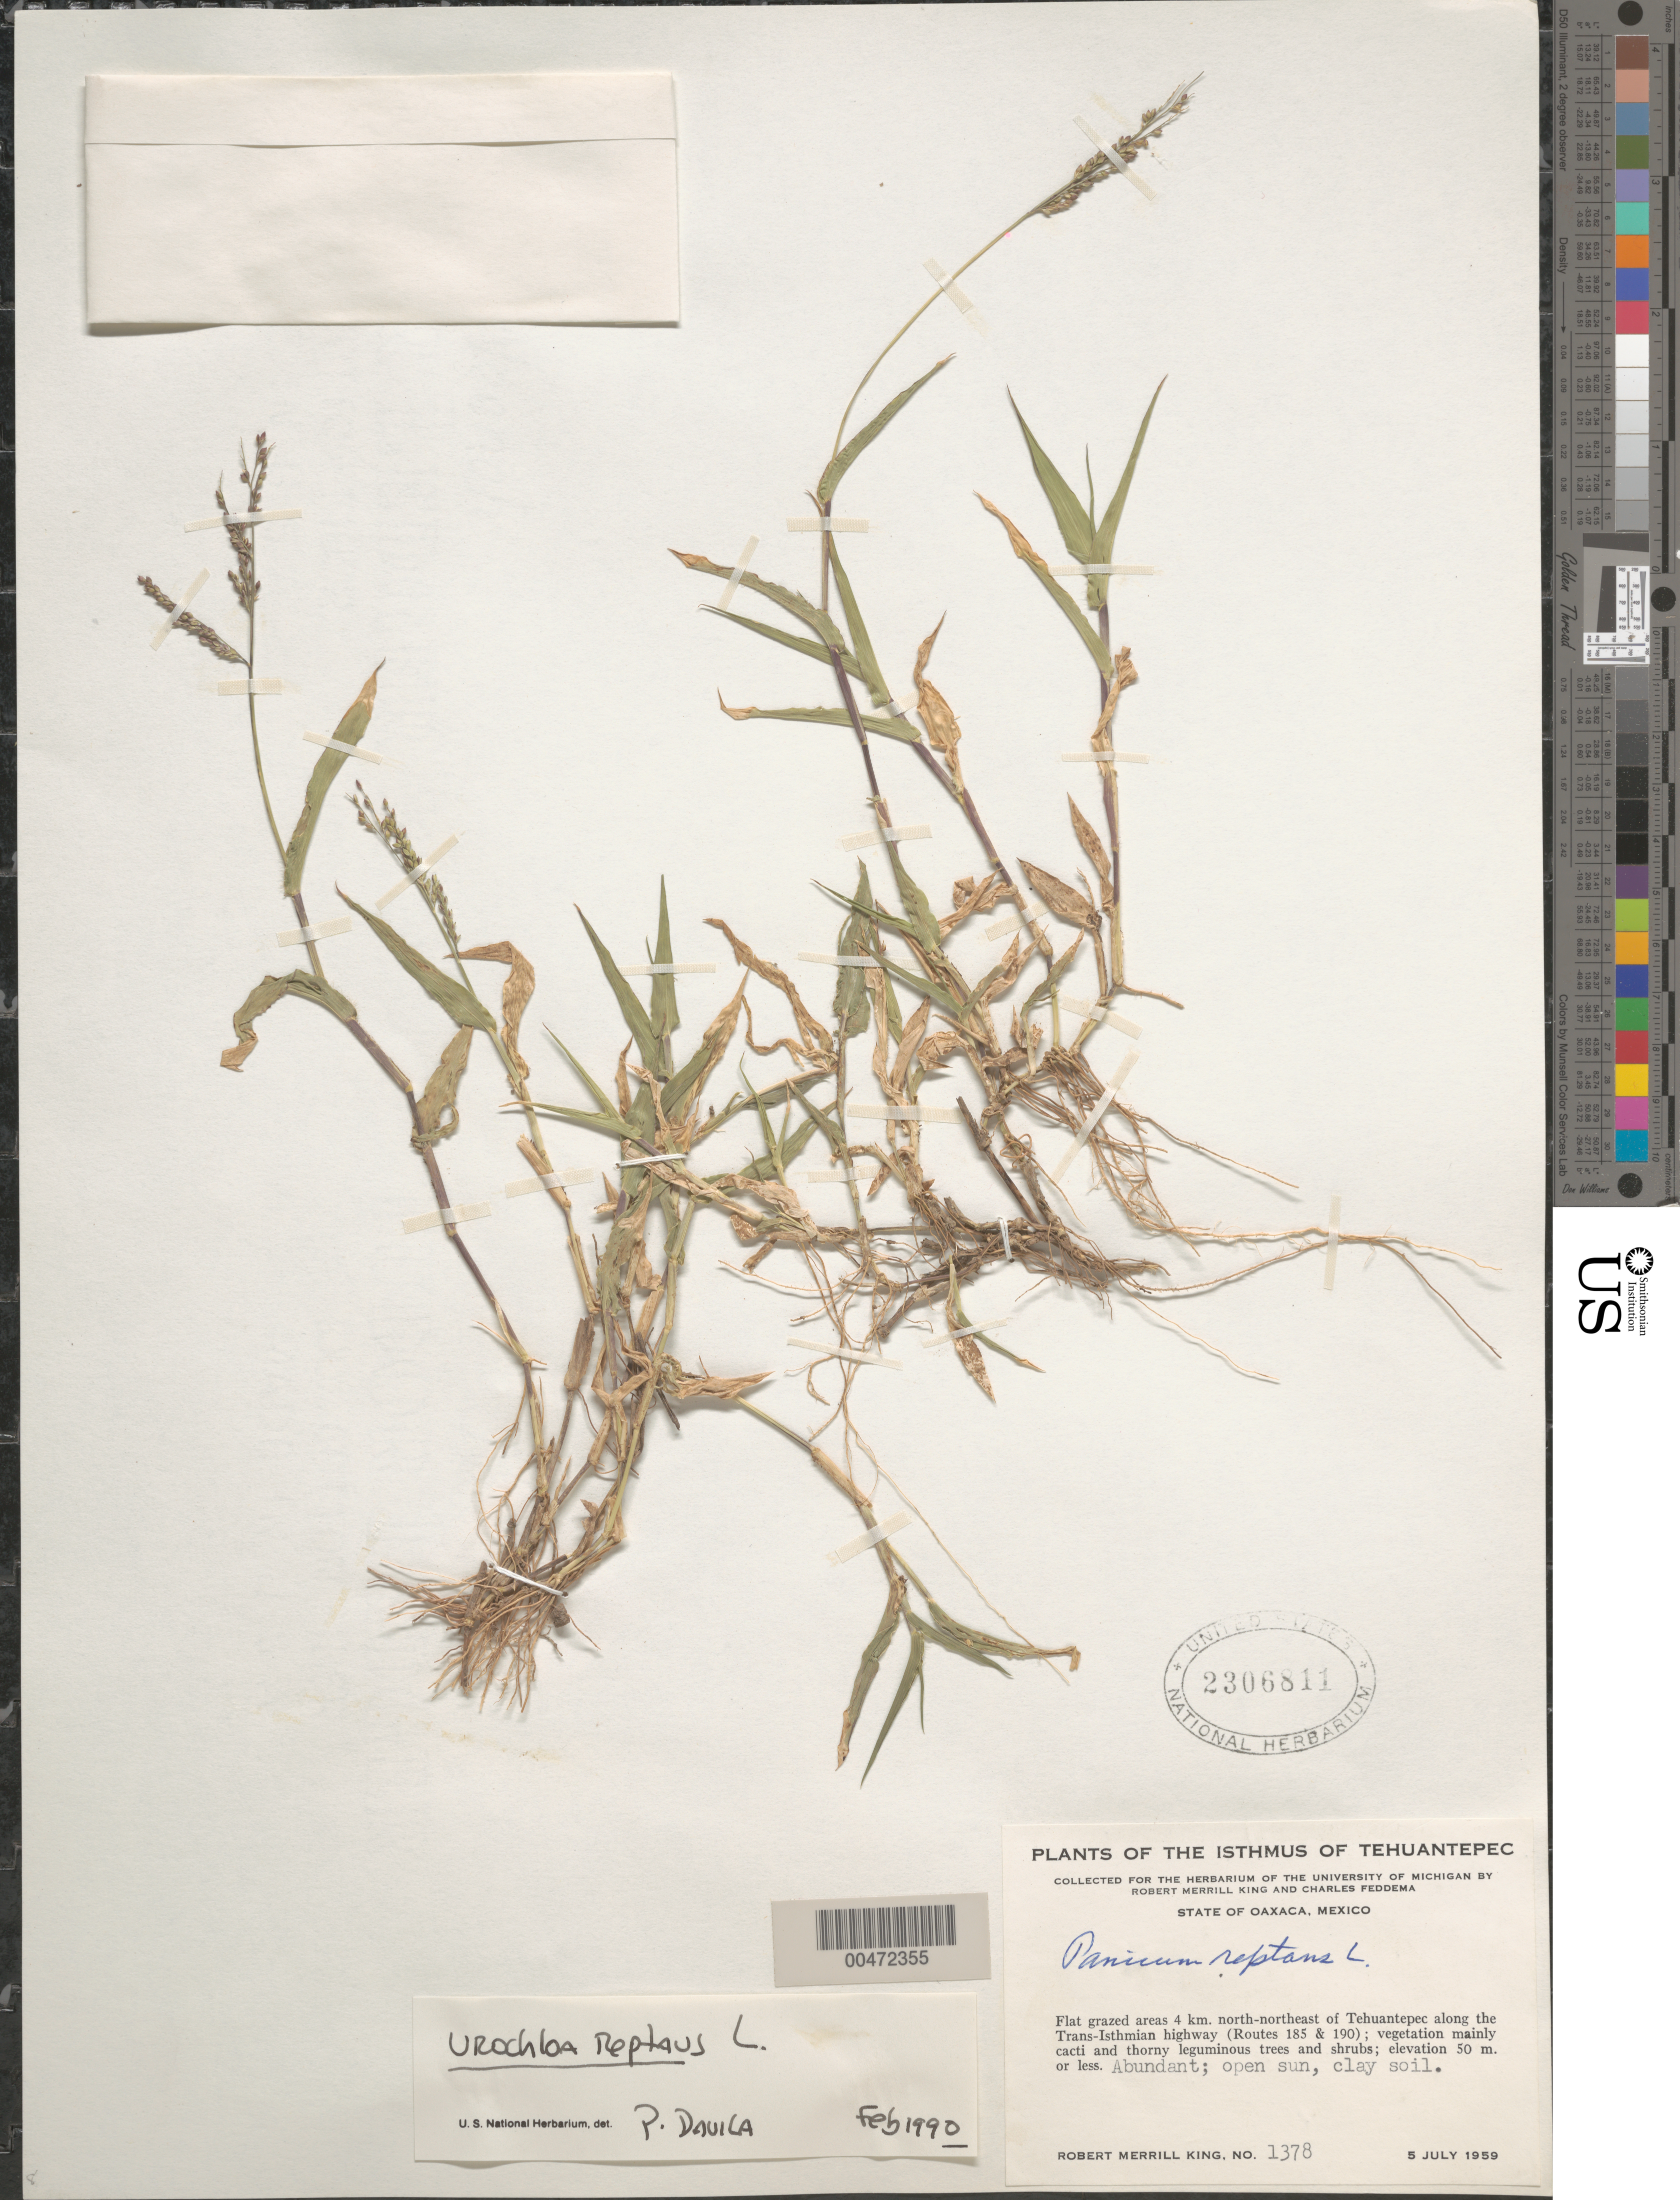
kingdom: Plantae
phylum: Tracheophyta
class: Liliopsida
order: Poales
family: Poaceae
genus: Urochloa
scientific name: Urochloa reptans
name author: (L.) Stapf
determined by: Dávila, P. D.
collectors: R. M. King & C. Feddema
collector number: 1378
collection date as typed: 5 Jul 1959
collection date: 1959-07-05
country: Mexico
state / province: Oaxaca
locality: Isthmus of Tehuantepec, 4 km NNE of Tehuantepec along the Trans-Isthmian hwy (Routes 185 & 190)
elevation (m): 0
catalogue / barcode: US 2306811